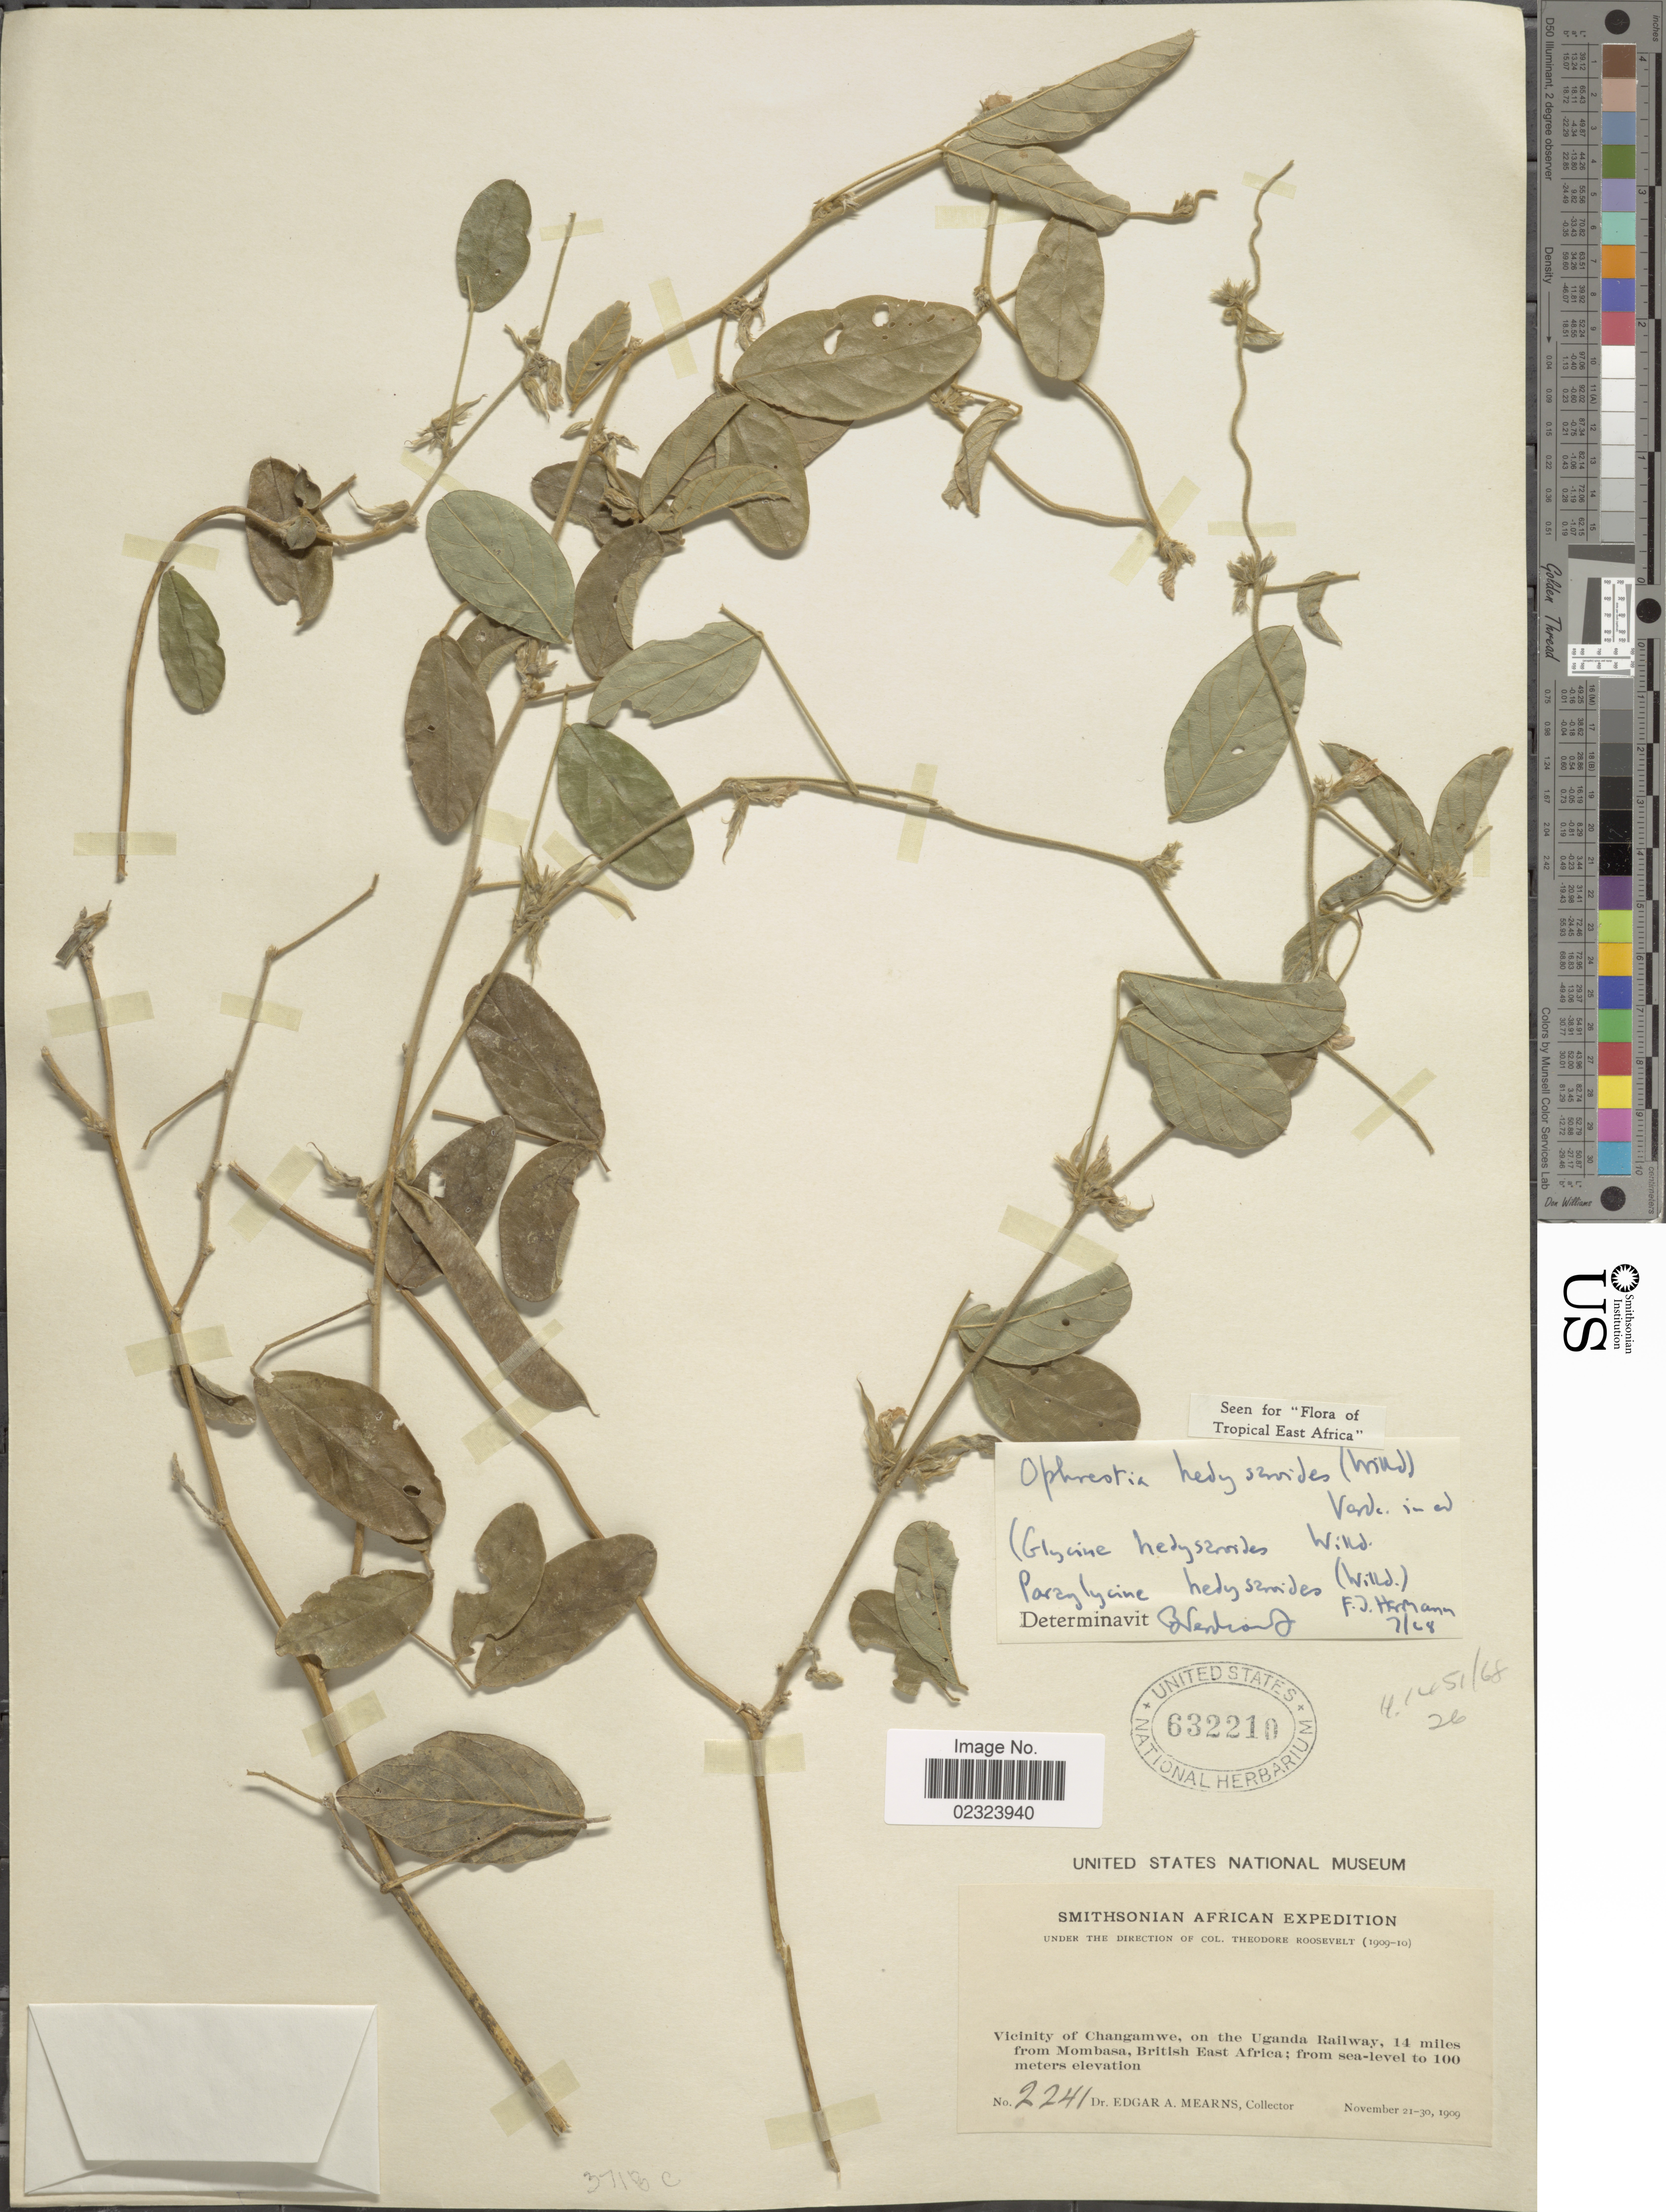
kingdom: Plantae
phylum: Tracheophyta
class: Magnoliopsida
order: Fabales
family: Fabaceae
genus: Ophrestia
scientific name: Ophrestia hedysaroides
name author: (Verdc.) Willd.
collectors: E. A. Mearns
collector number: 2241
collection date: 1909-11-21/1909-11-30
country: Kenya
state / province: Mombasa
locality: Vicinity of Changamwe, on the Uganda railway, 14 miles from Mombasa, British East Africa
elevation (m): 100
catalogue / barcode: US 632210